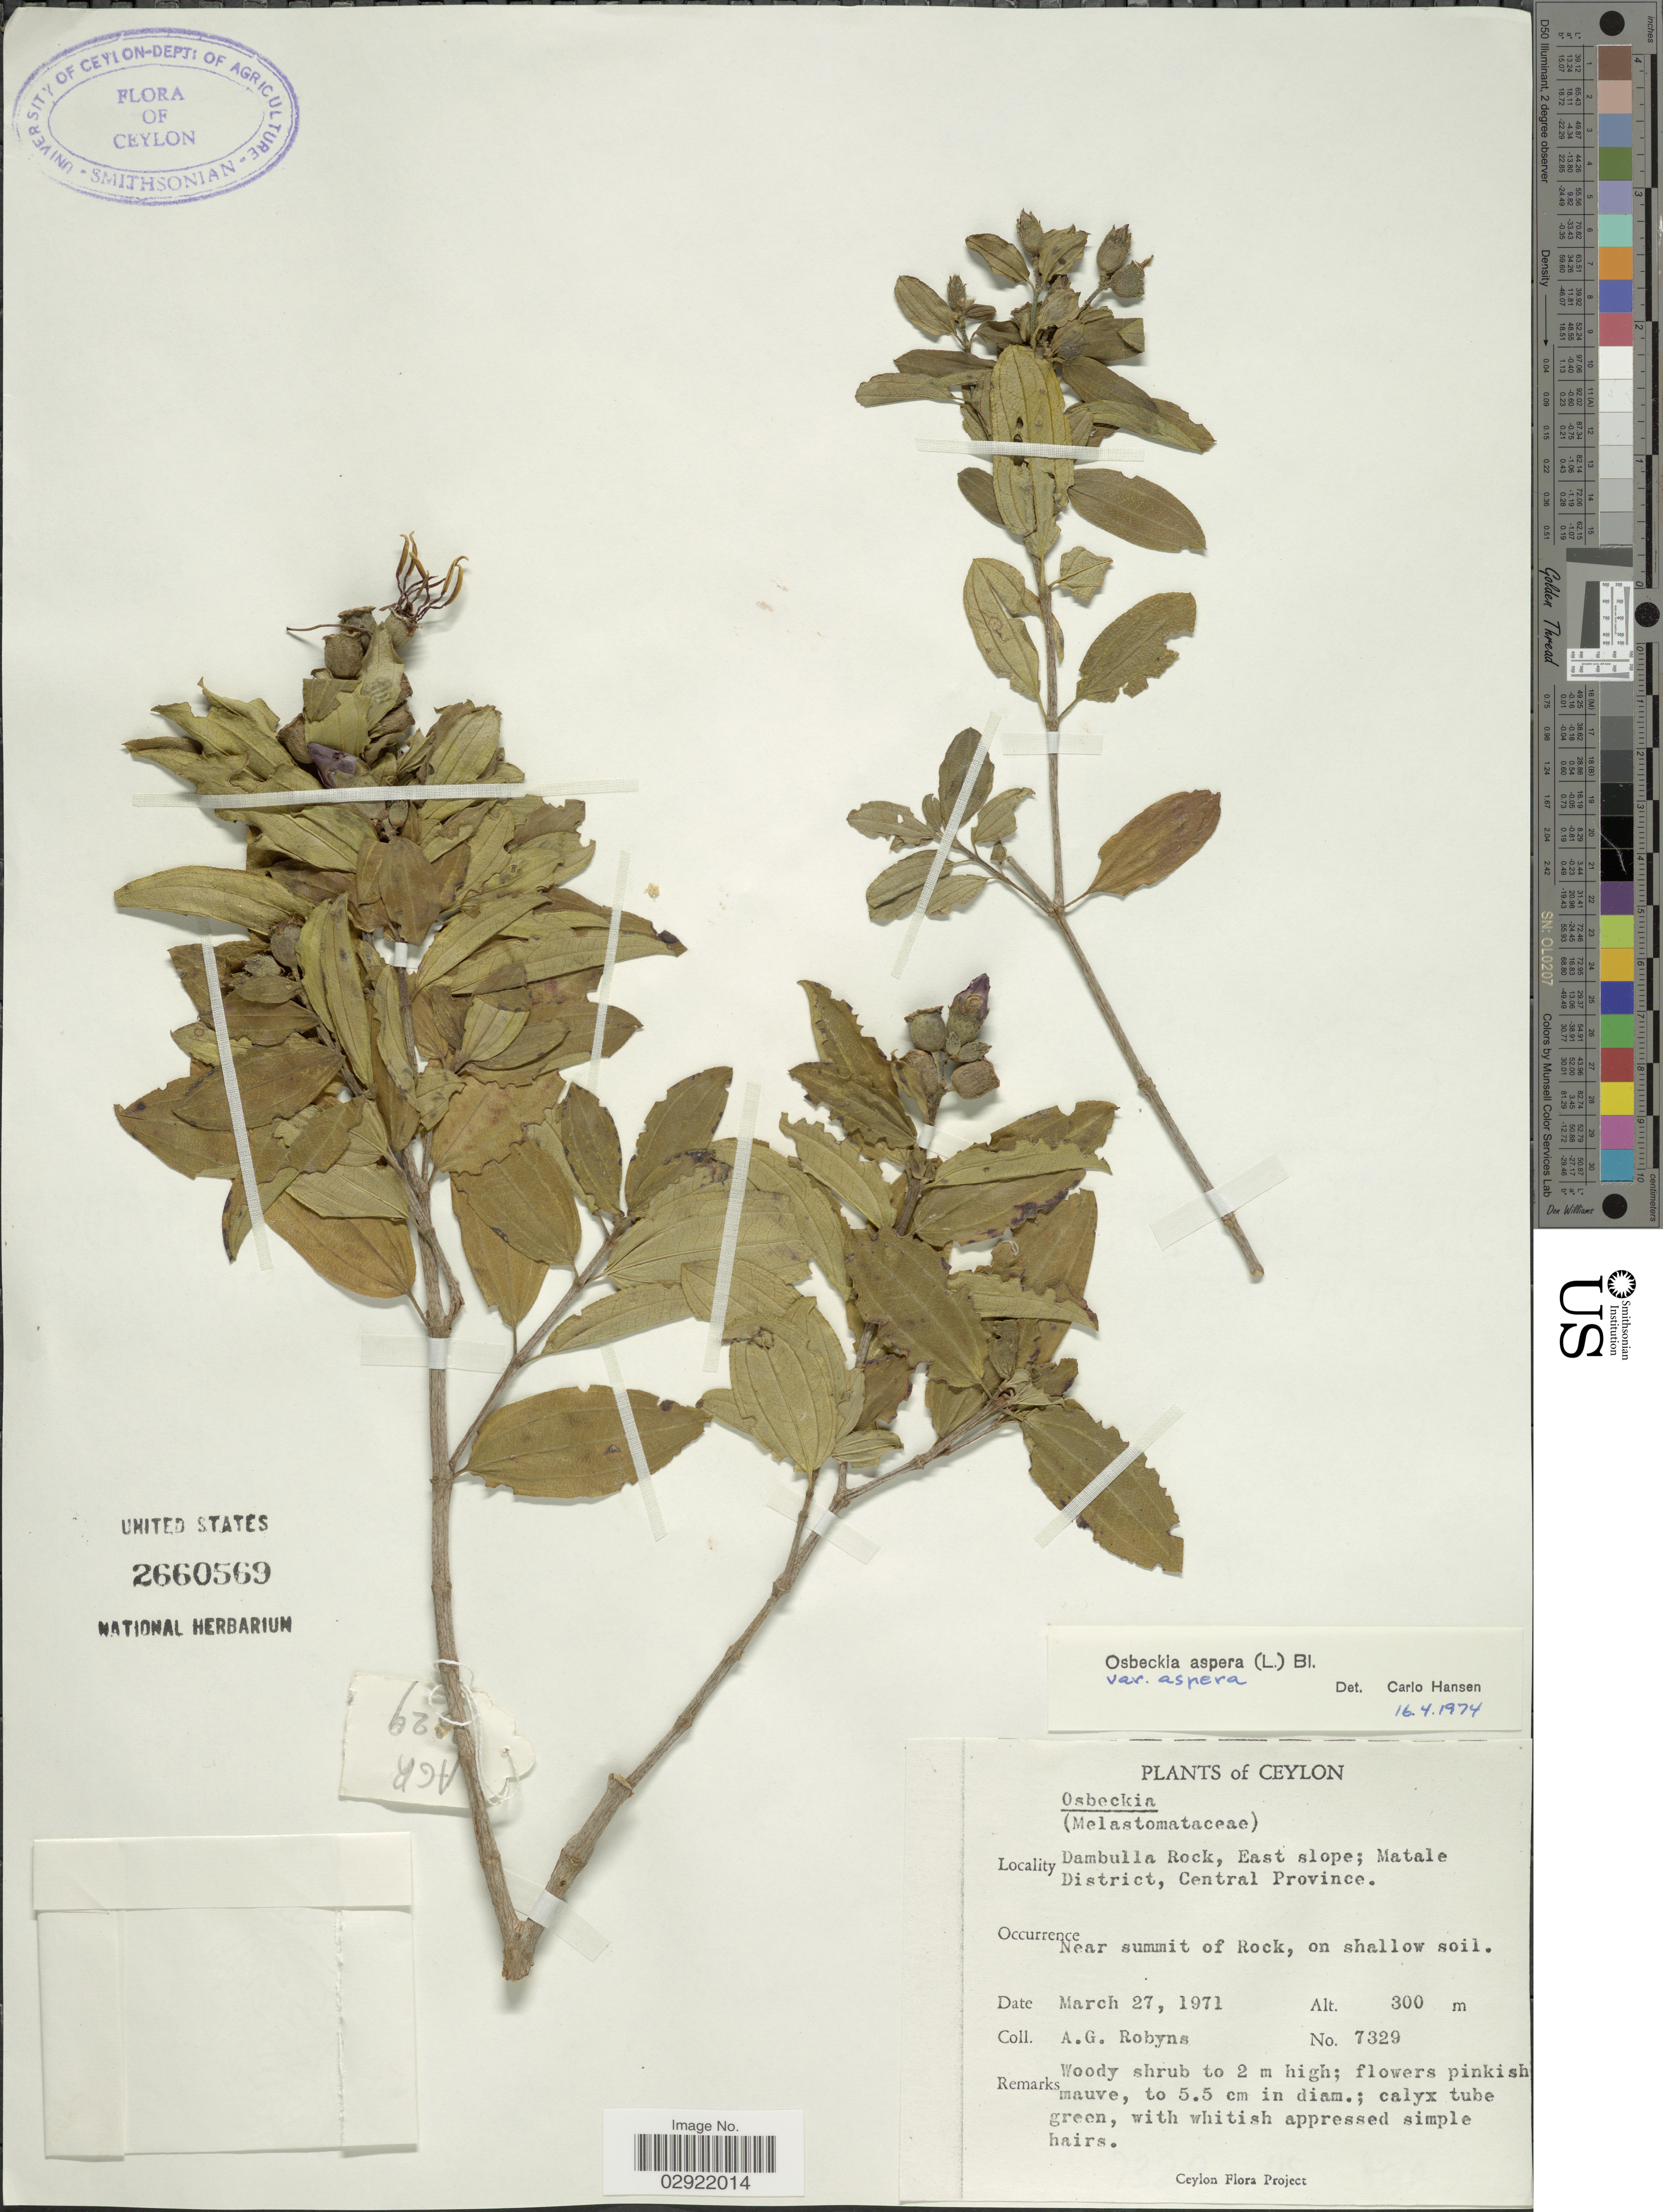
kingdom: Plantae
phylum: Tracheophyta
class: Magnoliopsida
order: Myrtales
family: Melastomataceae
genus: Osbeckia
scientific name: Osbeckia aspera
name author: Blume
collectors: A. Robyns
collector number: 7329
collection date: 1971-03-27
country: Sri Lanka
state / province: Central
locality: Ceylon. Dambulla Rock, East slope; Matale District.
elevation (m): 300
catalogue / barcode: US 2660569